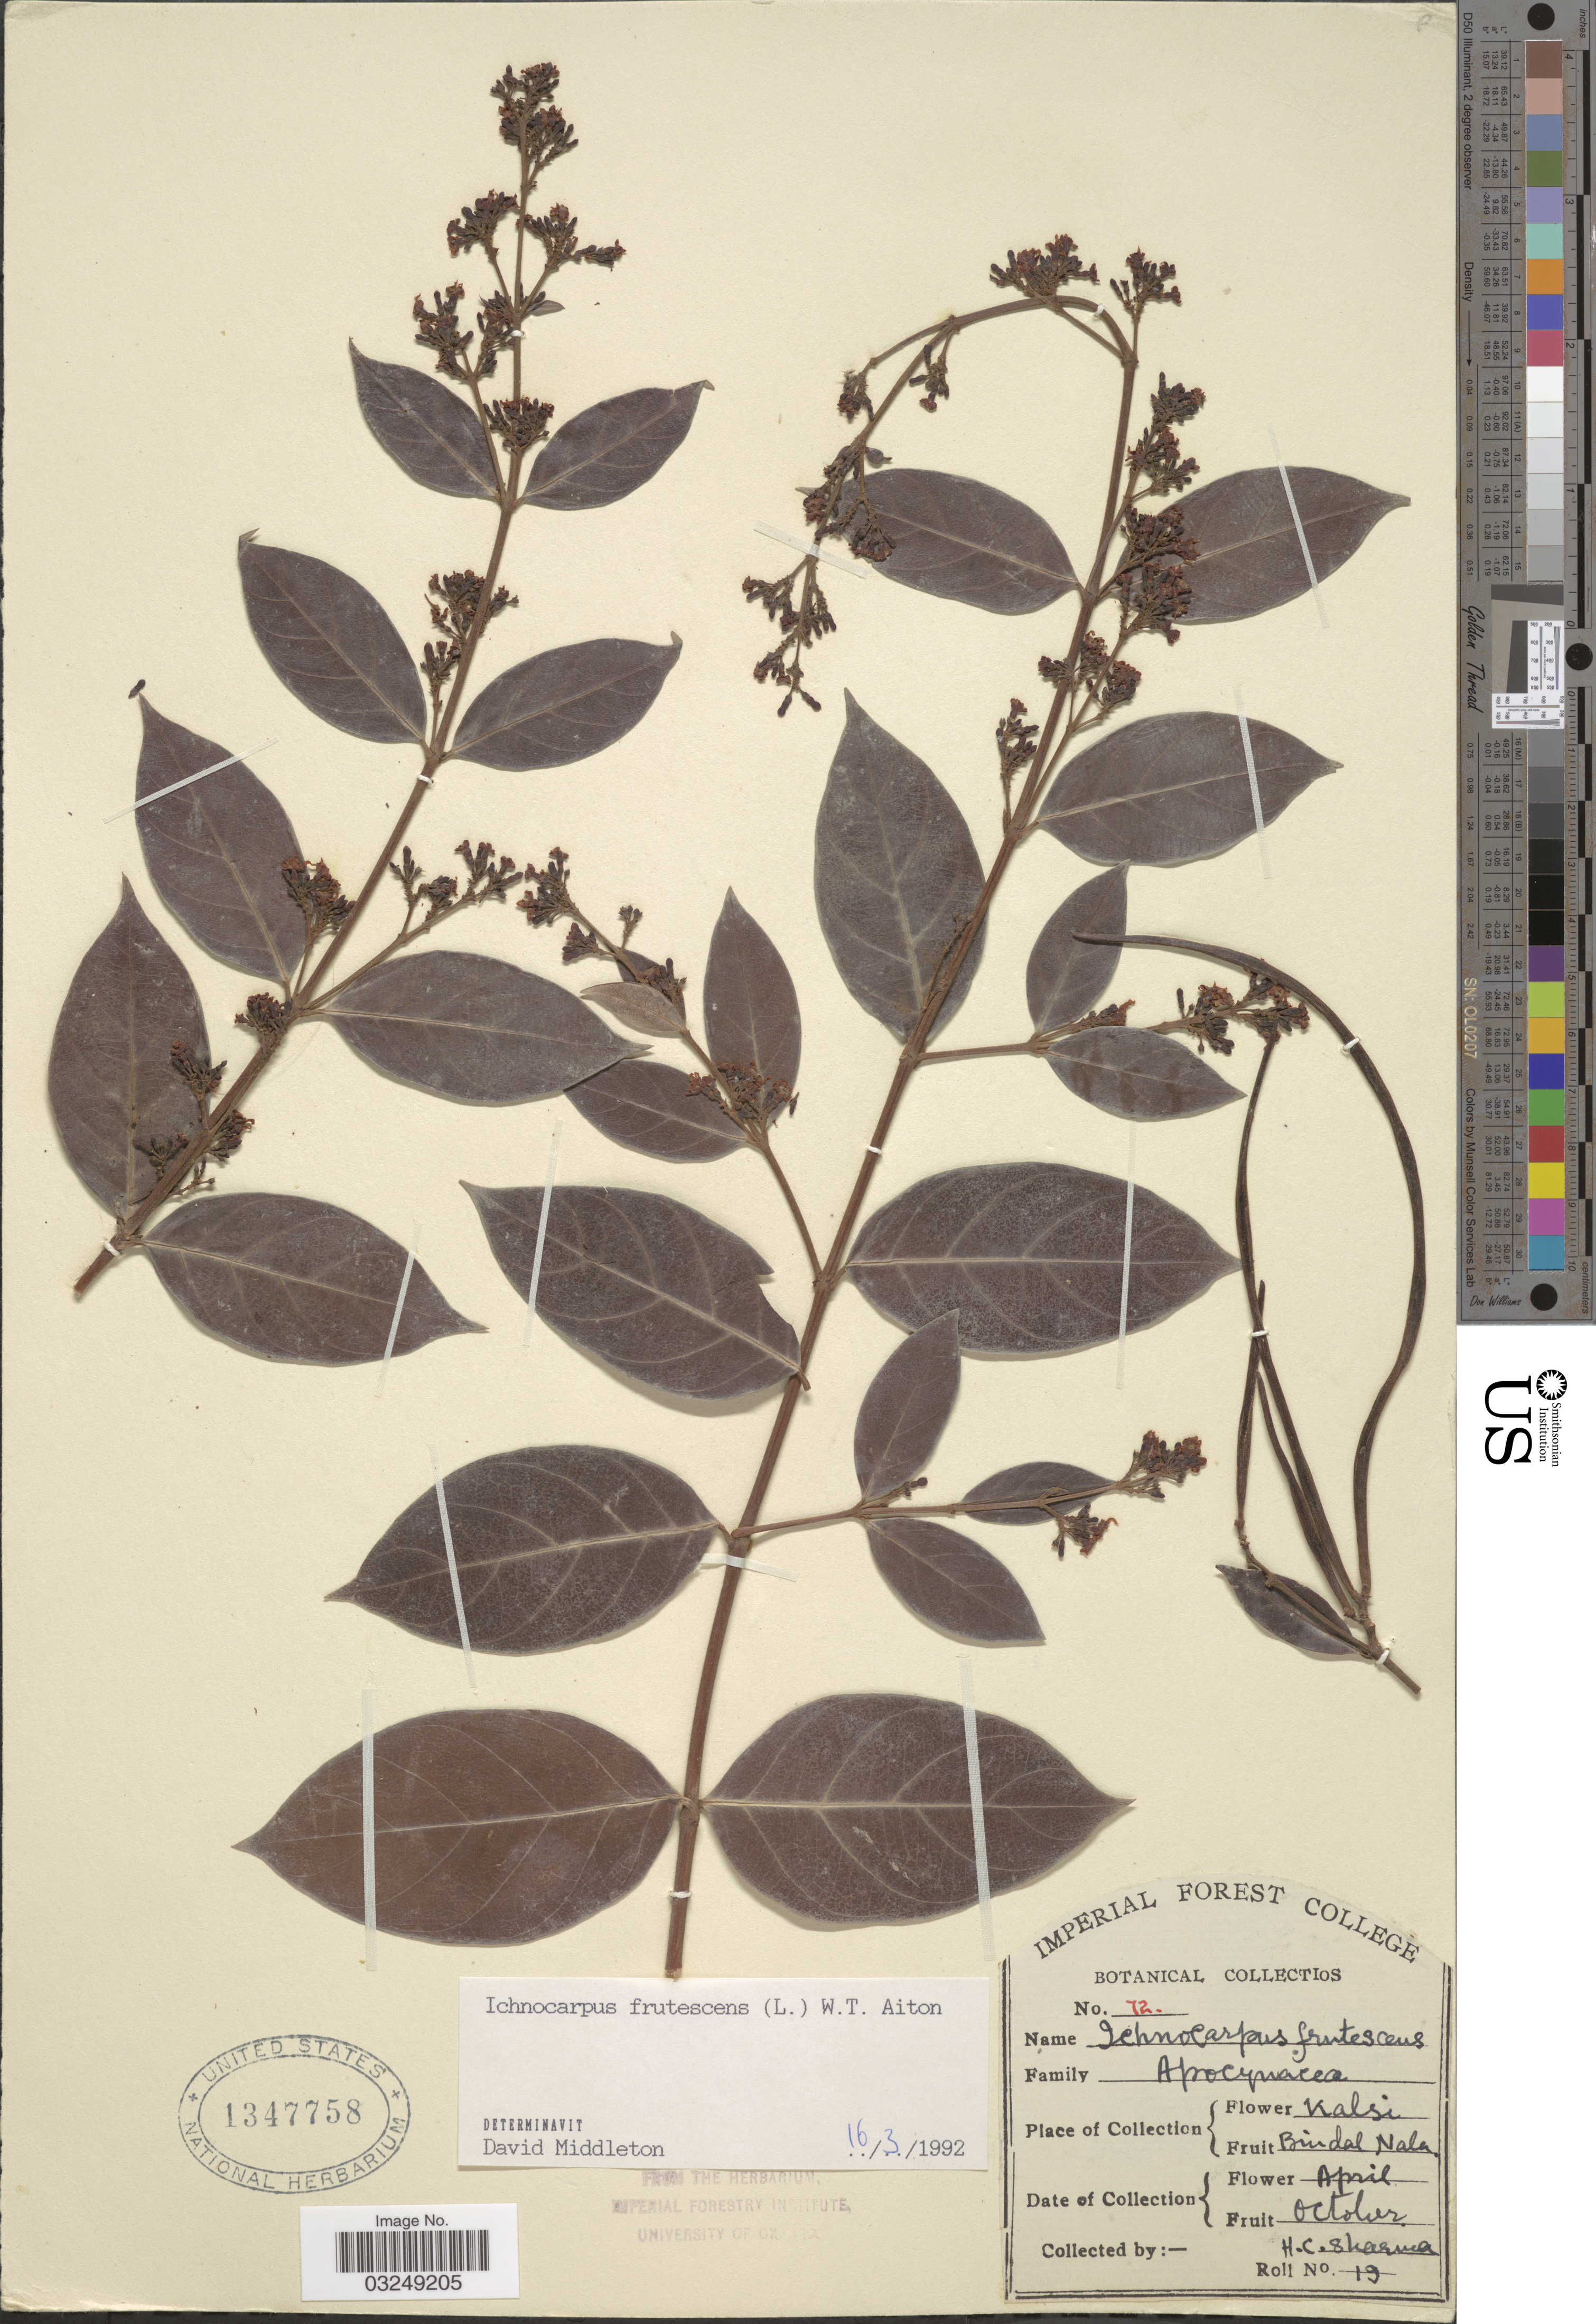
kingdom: Plantae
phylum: Tracheophyta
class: Magnoliopsida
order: Gentianales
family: Apocynaceae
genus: Ichnocarpus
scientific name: Ichnocarpus frutescens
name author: (L.) W.T. Aiton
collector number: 72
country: India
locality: Kalsi. Bindal Nala.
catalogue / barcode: US 1347758